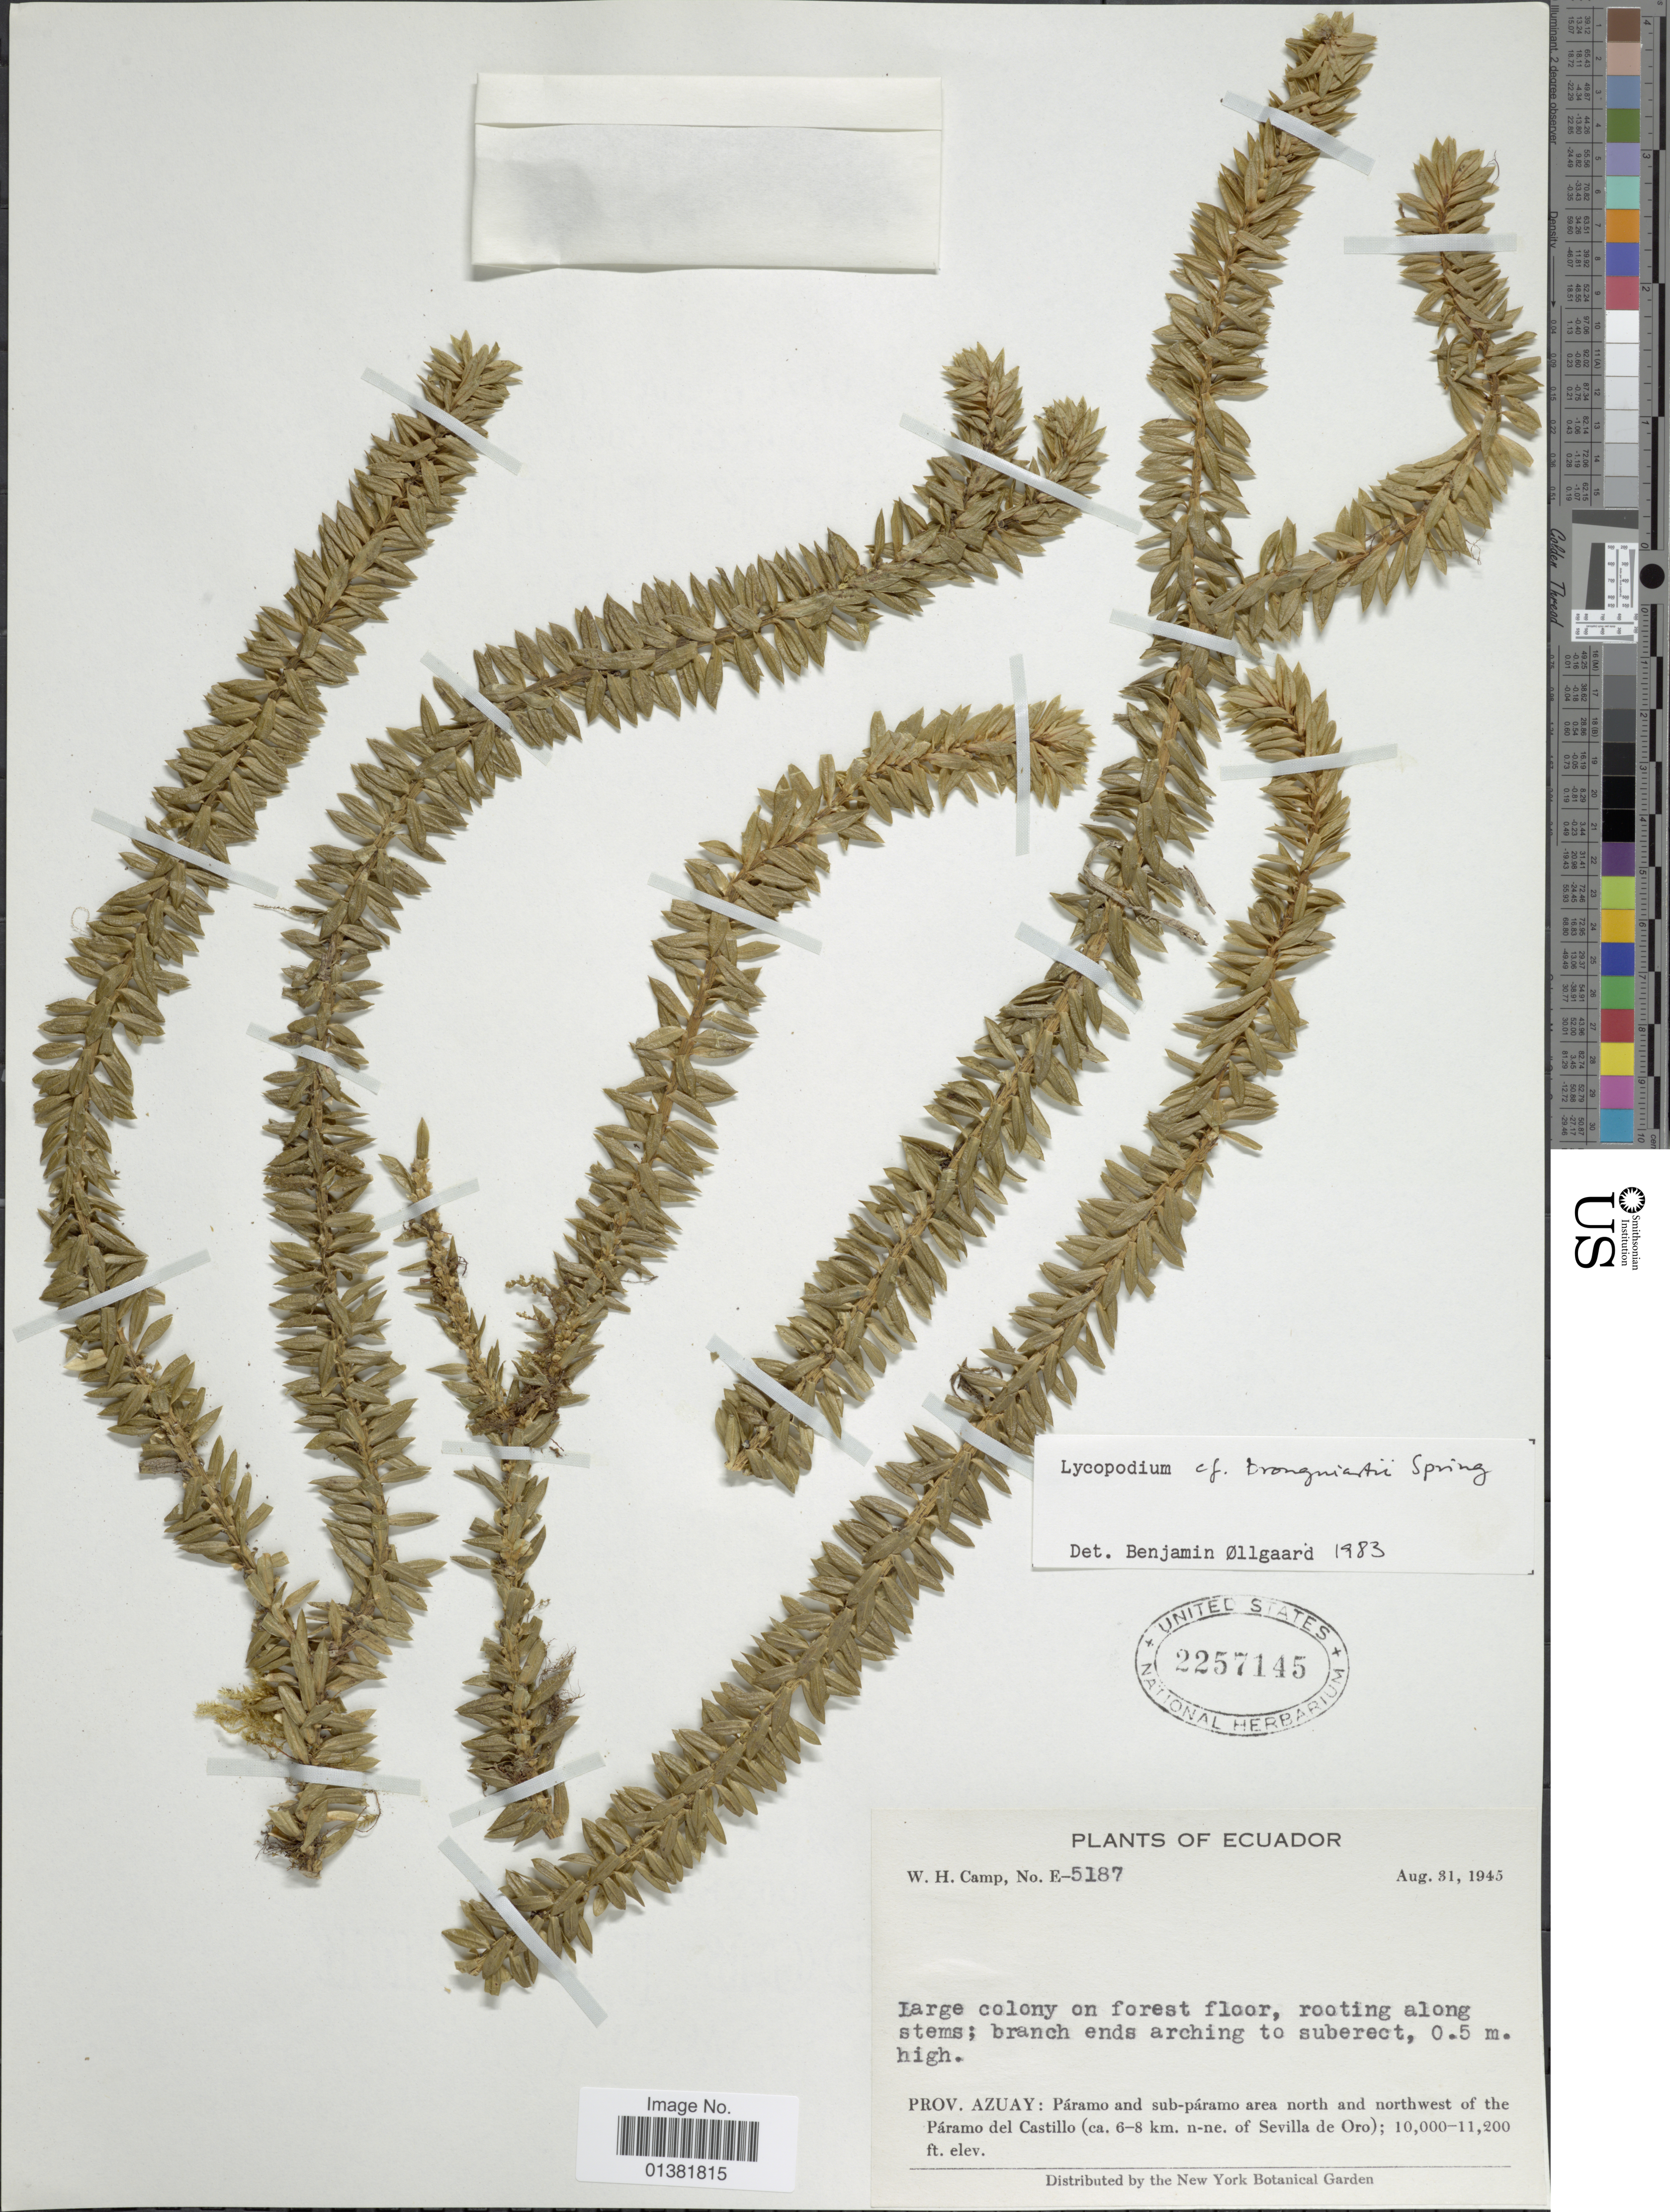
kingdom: Plantae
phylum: Tracheophyta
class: Lycopodiopsida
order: Lycopodiales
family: Lycopodiaceae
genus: Phlegmariurus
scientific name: Phlegmariurus brongniartii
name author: (Spring) B. Øllg.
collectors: W. H. Camp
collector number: E-5187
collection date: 1945-08-31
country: Ecuador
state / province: Azuay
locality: Páramo and sub-páramo area north and northwest of the Páramo del Castillo (ca. 6-8 km. n-ne. of Sevilla de Oro)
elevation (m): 10000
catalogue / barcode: US 2257145